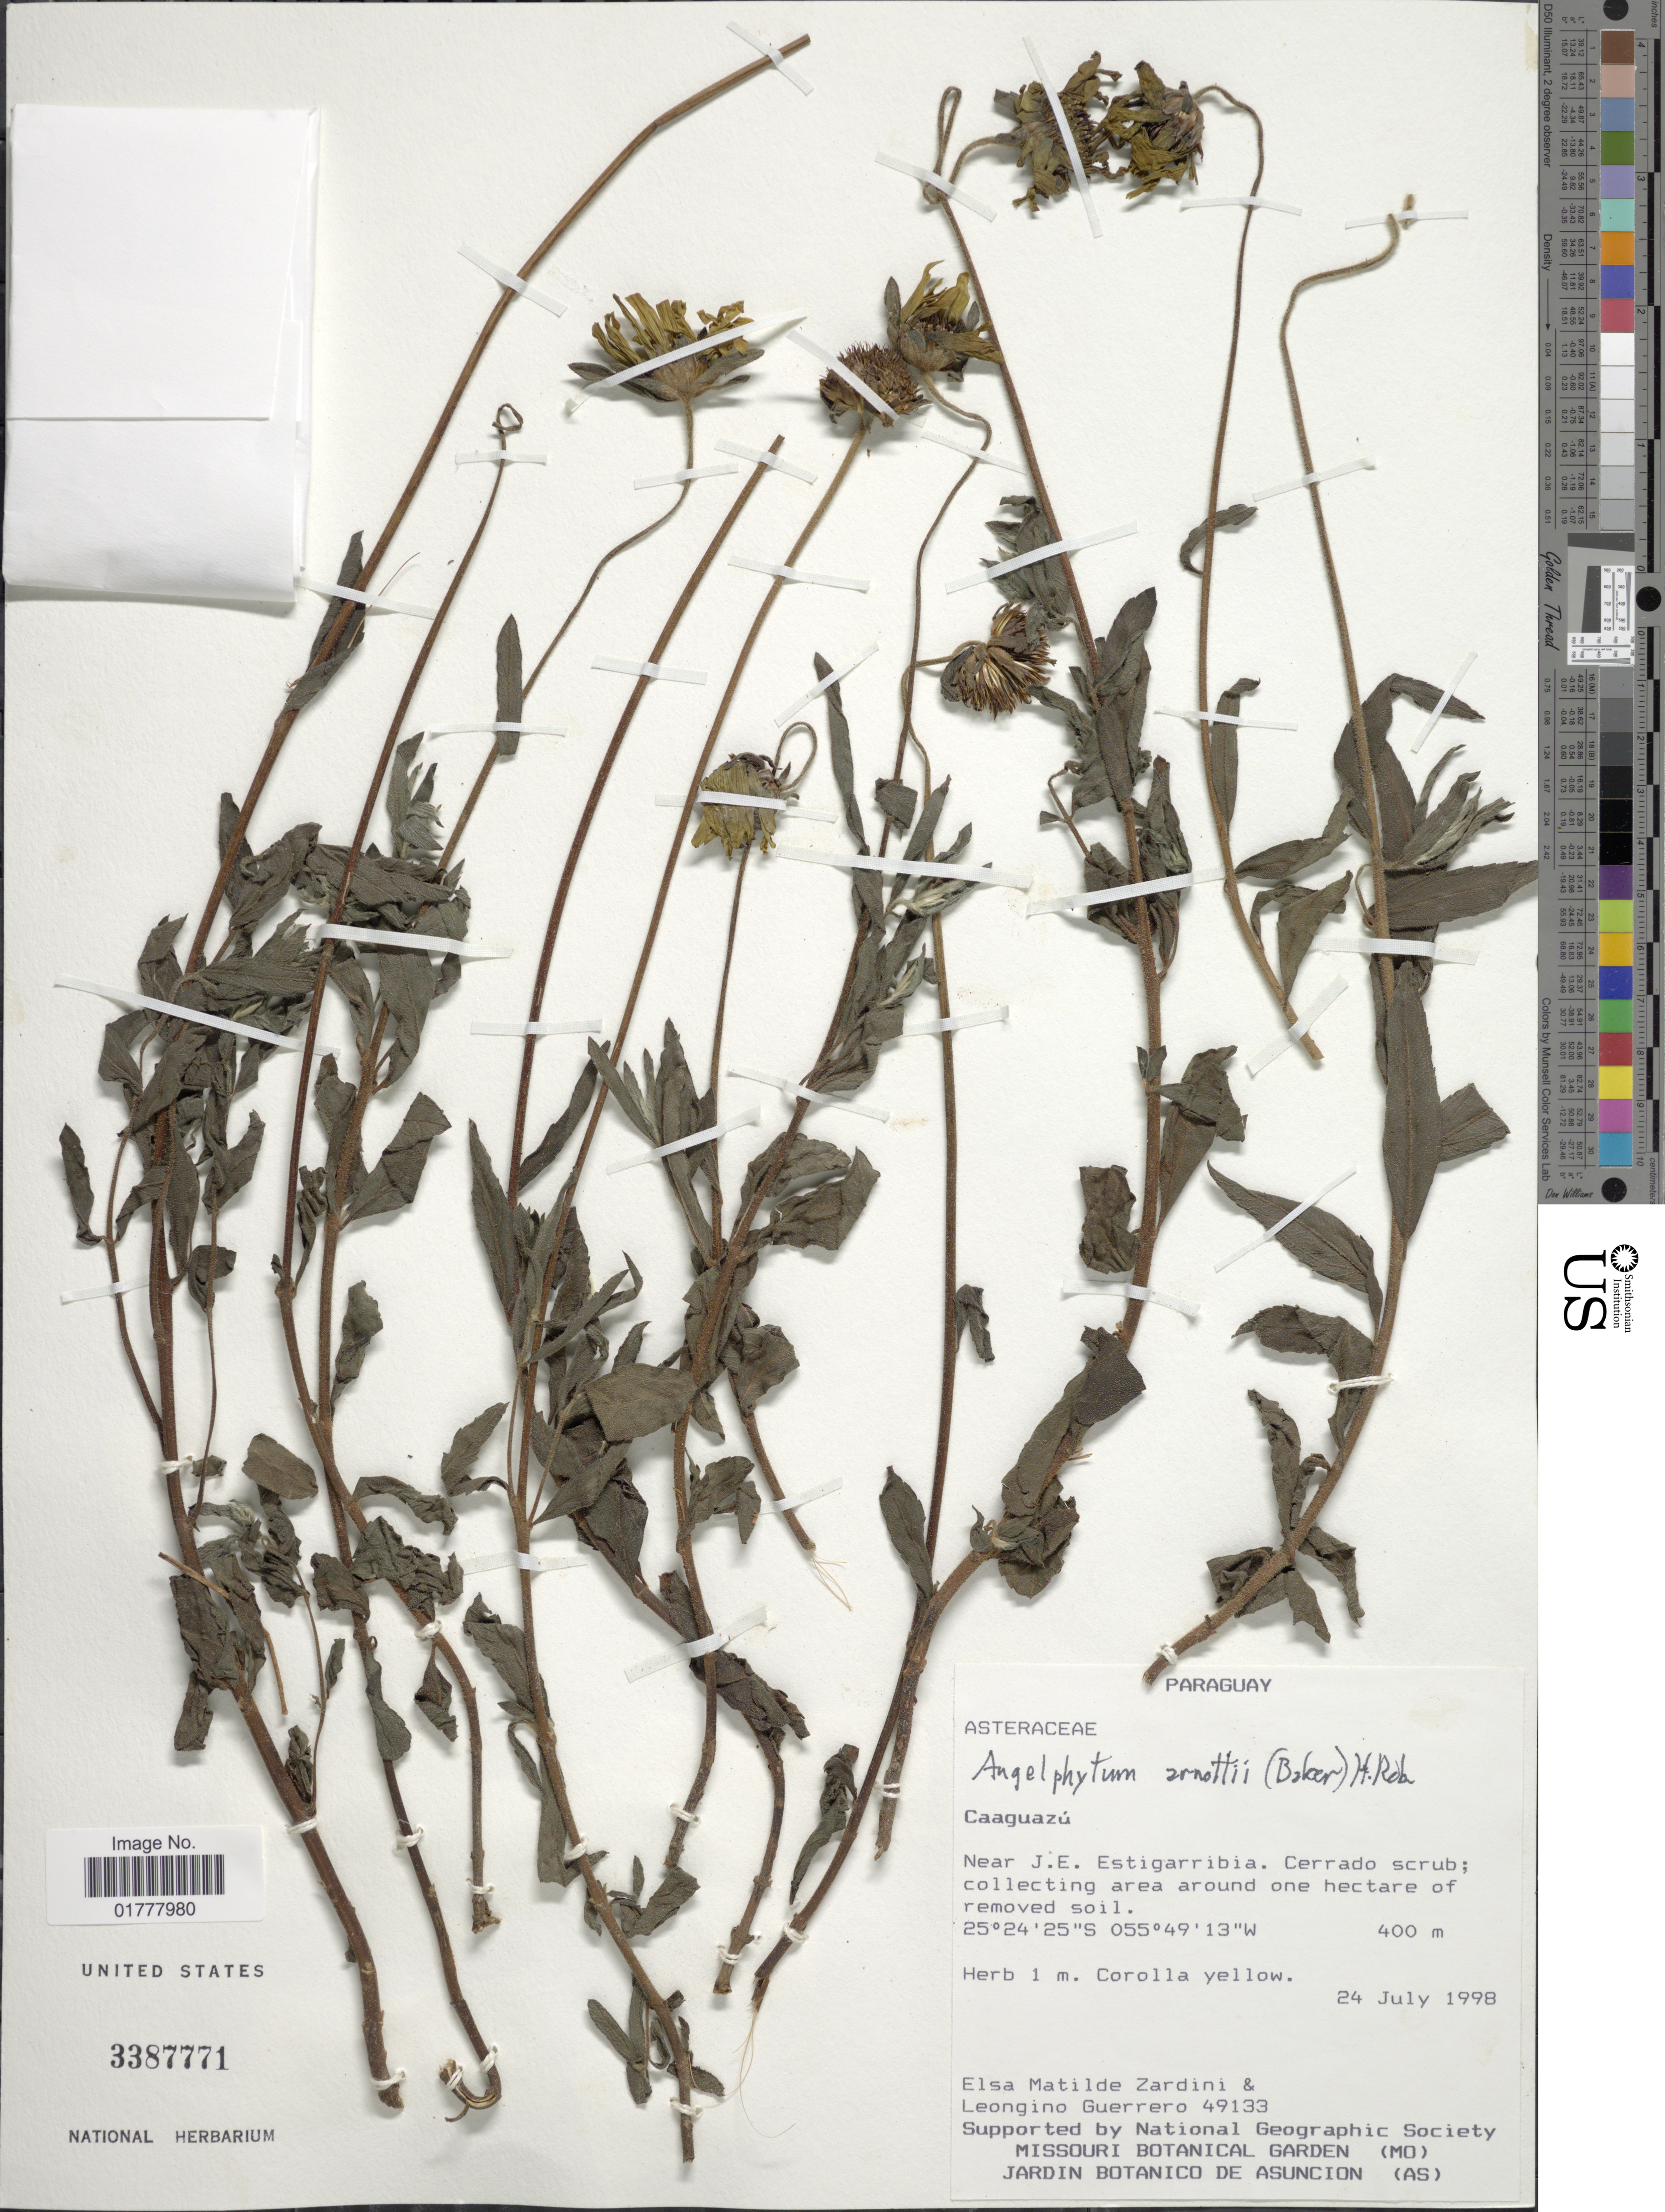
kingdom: Plantae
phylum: Tracheophyta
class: Magnoliopsida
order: Asterales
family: Asteraceae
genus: Angelphytum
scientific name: Angelphytum arnottii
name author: (Baker) H. Rob.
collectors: E. M. Zardini & L. Guerrero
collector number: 49133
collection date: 1998-07-24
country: Paraguay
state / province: Caaguazu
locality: Caaguazu, Near J. E. Estigarribia, Cerrado scrub, collecting area around one hectare of remove soil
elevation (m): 400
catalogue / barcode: US 3387771